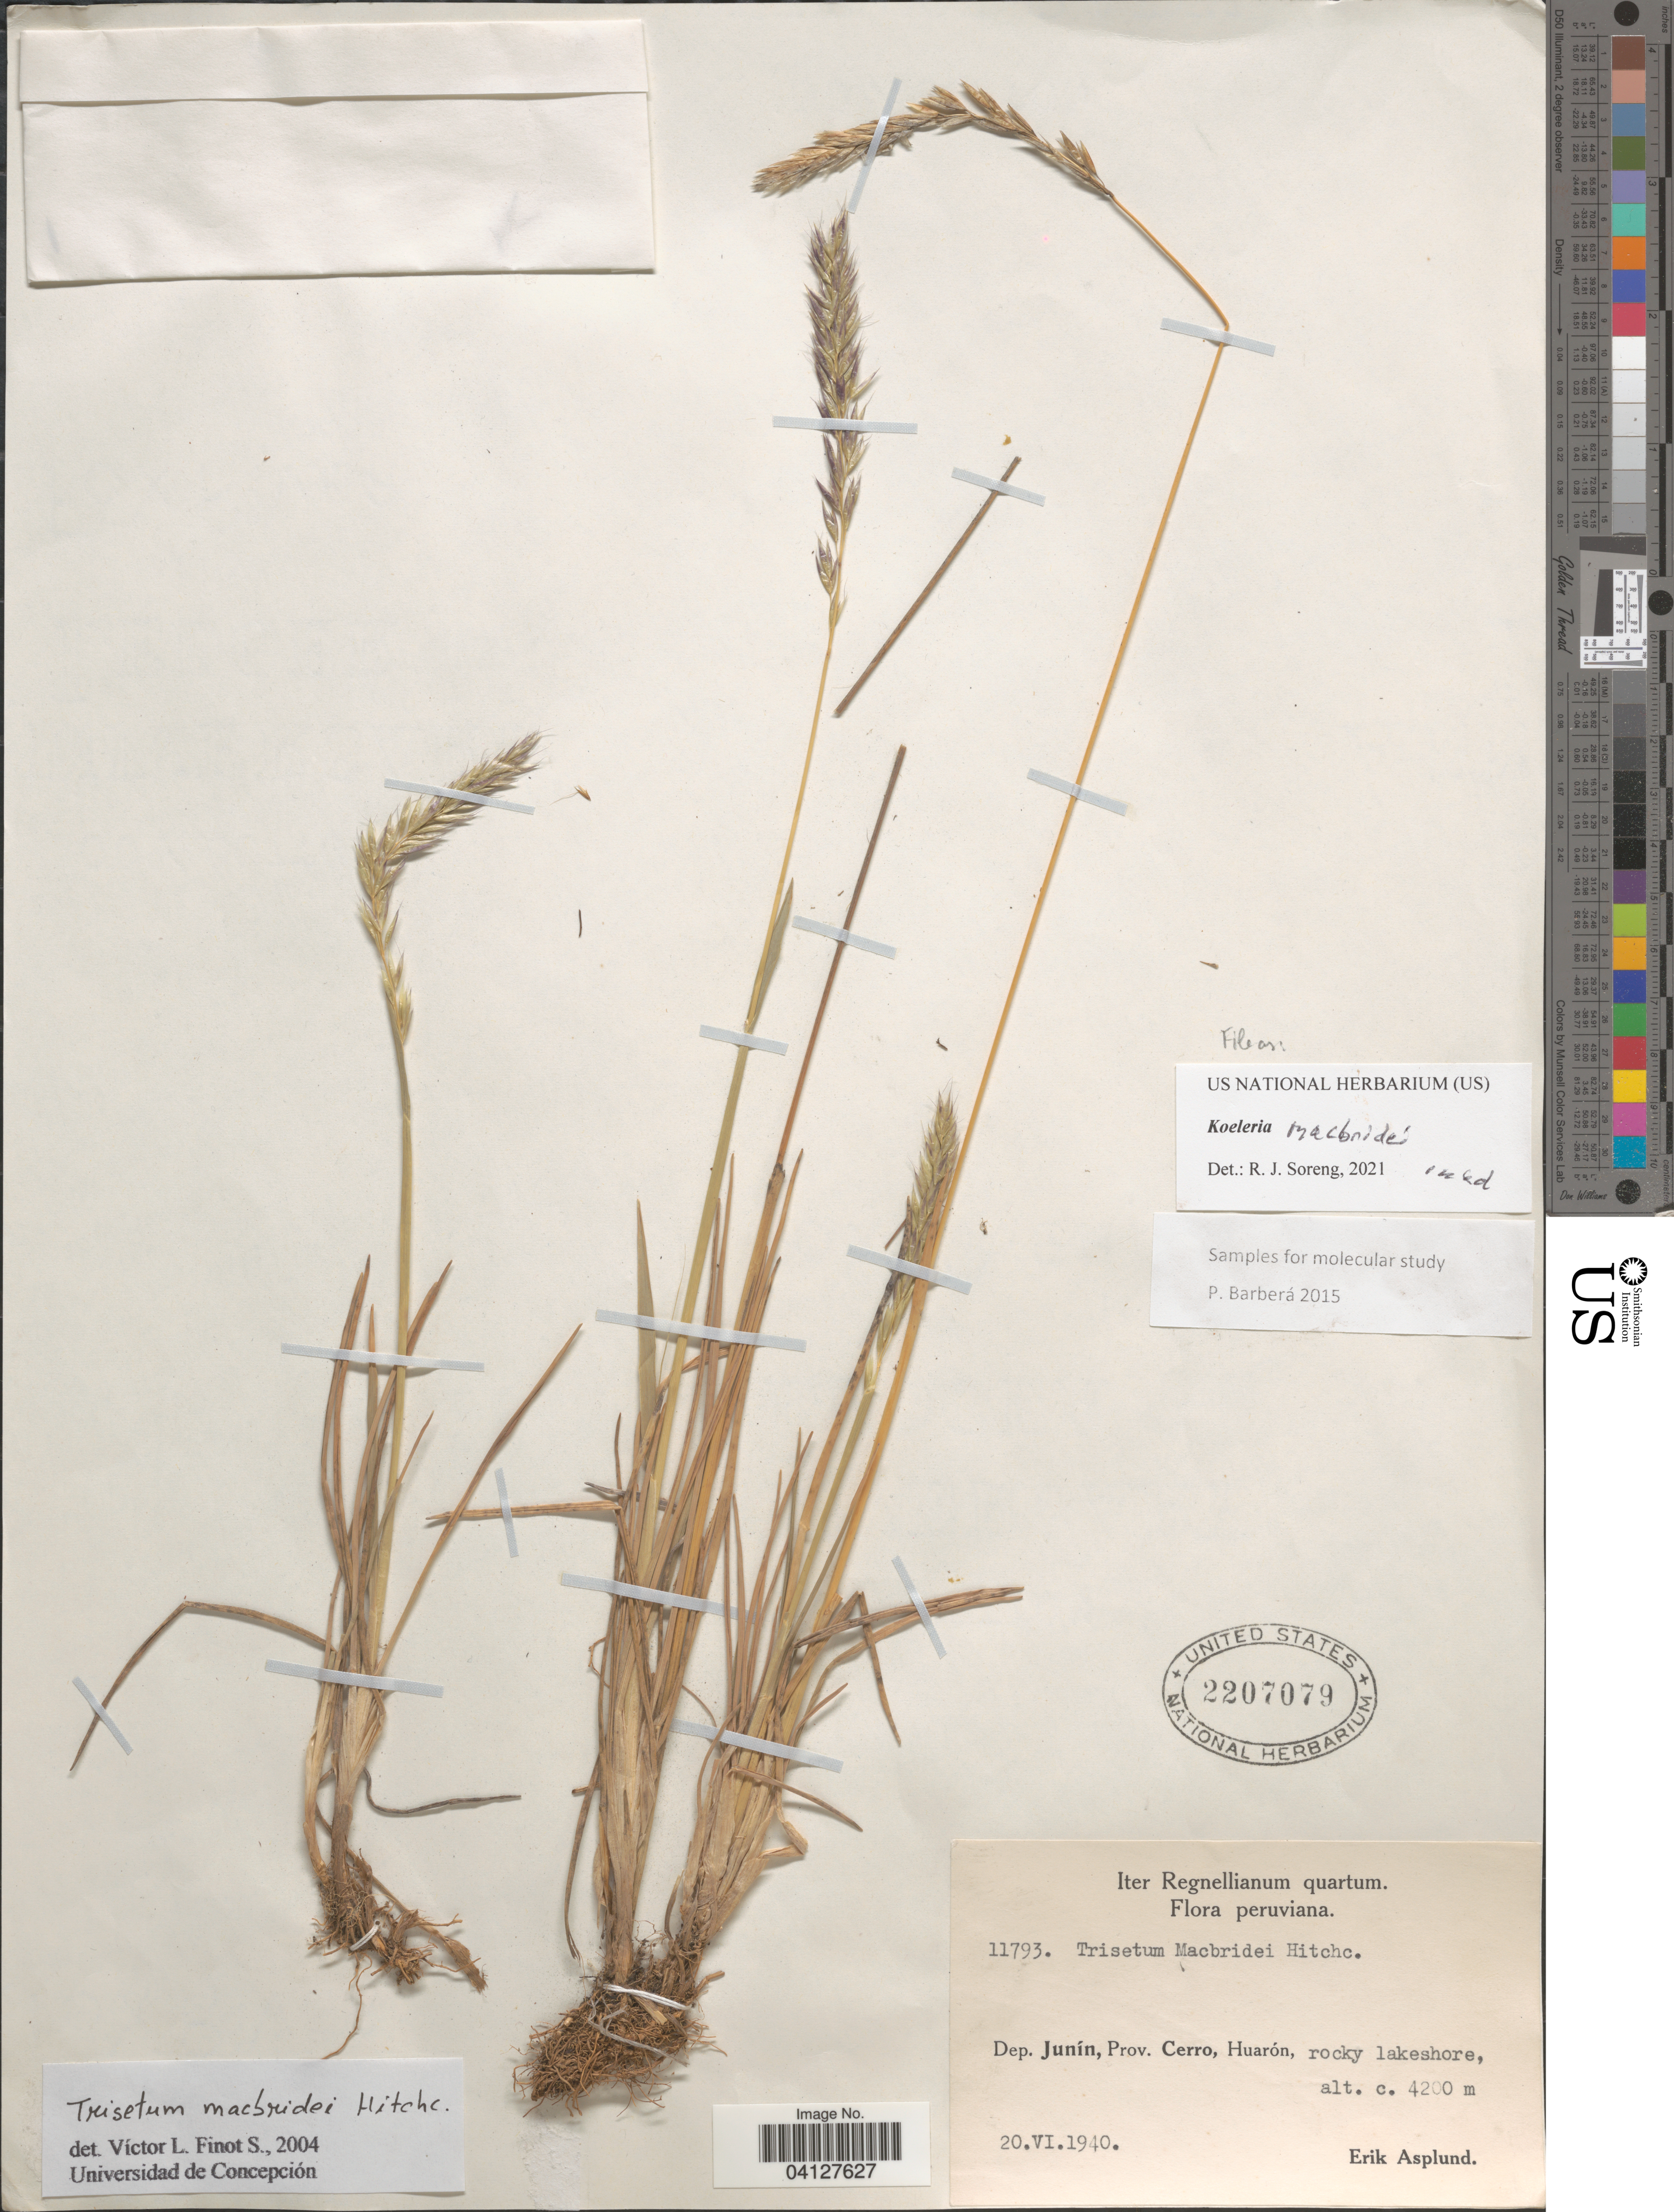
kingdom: Plantae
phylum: Tracheophyta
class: Liliopsida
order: Poales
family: Poaceae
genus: Koeleria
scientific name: Koeleria macbridei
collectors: E. Asplund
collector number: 11793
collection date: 1940-06-20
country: Peru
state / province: Junín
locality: Iter Regnellianum quartum. Peruviana. Dep. Junín, Prov. Cerro, Huarón.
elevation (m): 4200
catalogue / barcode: US 2207079